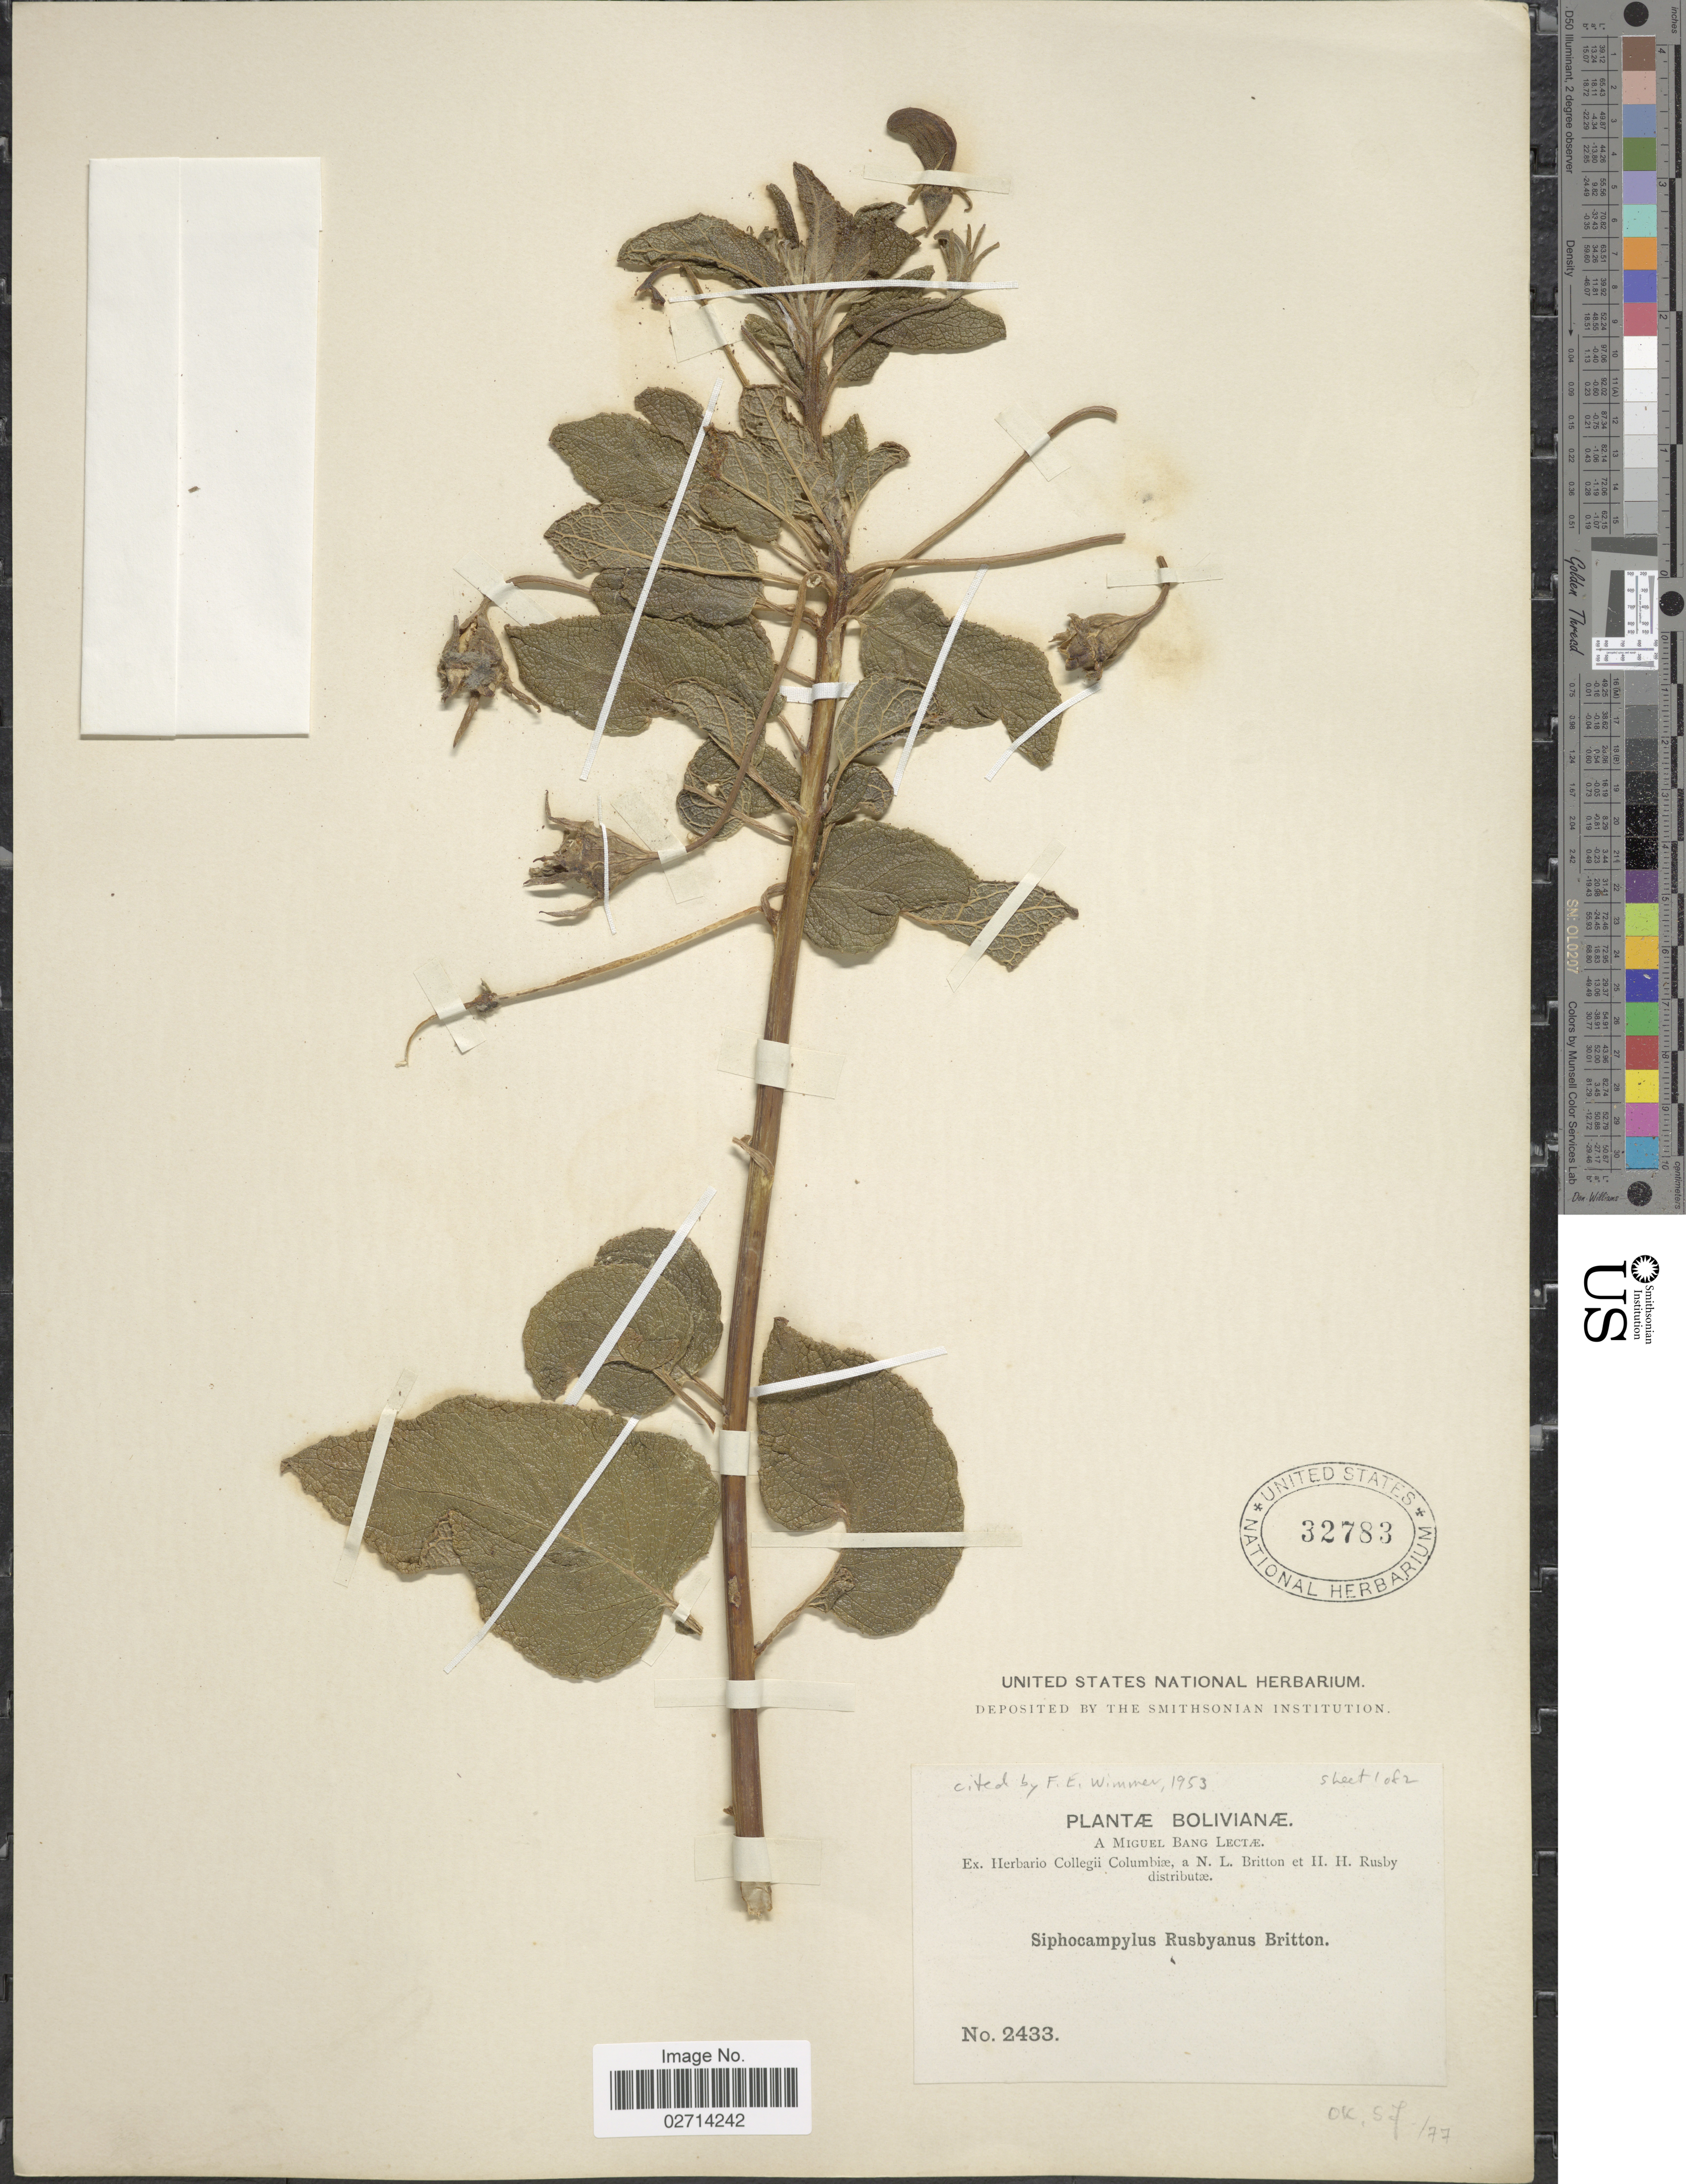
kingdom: Plantae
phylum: Tracheophyta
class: Magnoliopsida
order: Asterales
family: Campanulaceae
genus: Siphocampylus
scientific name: Siphocampylus rusbyanus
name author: Britton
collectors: M. Bang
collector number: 2433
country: Bolivia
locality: Bolivianae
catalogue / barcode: US 32783